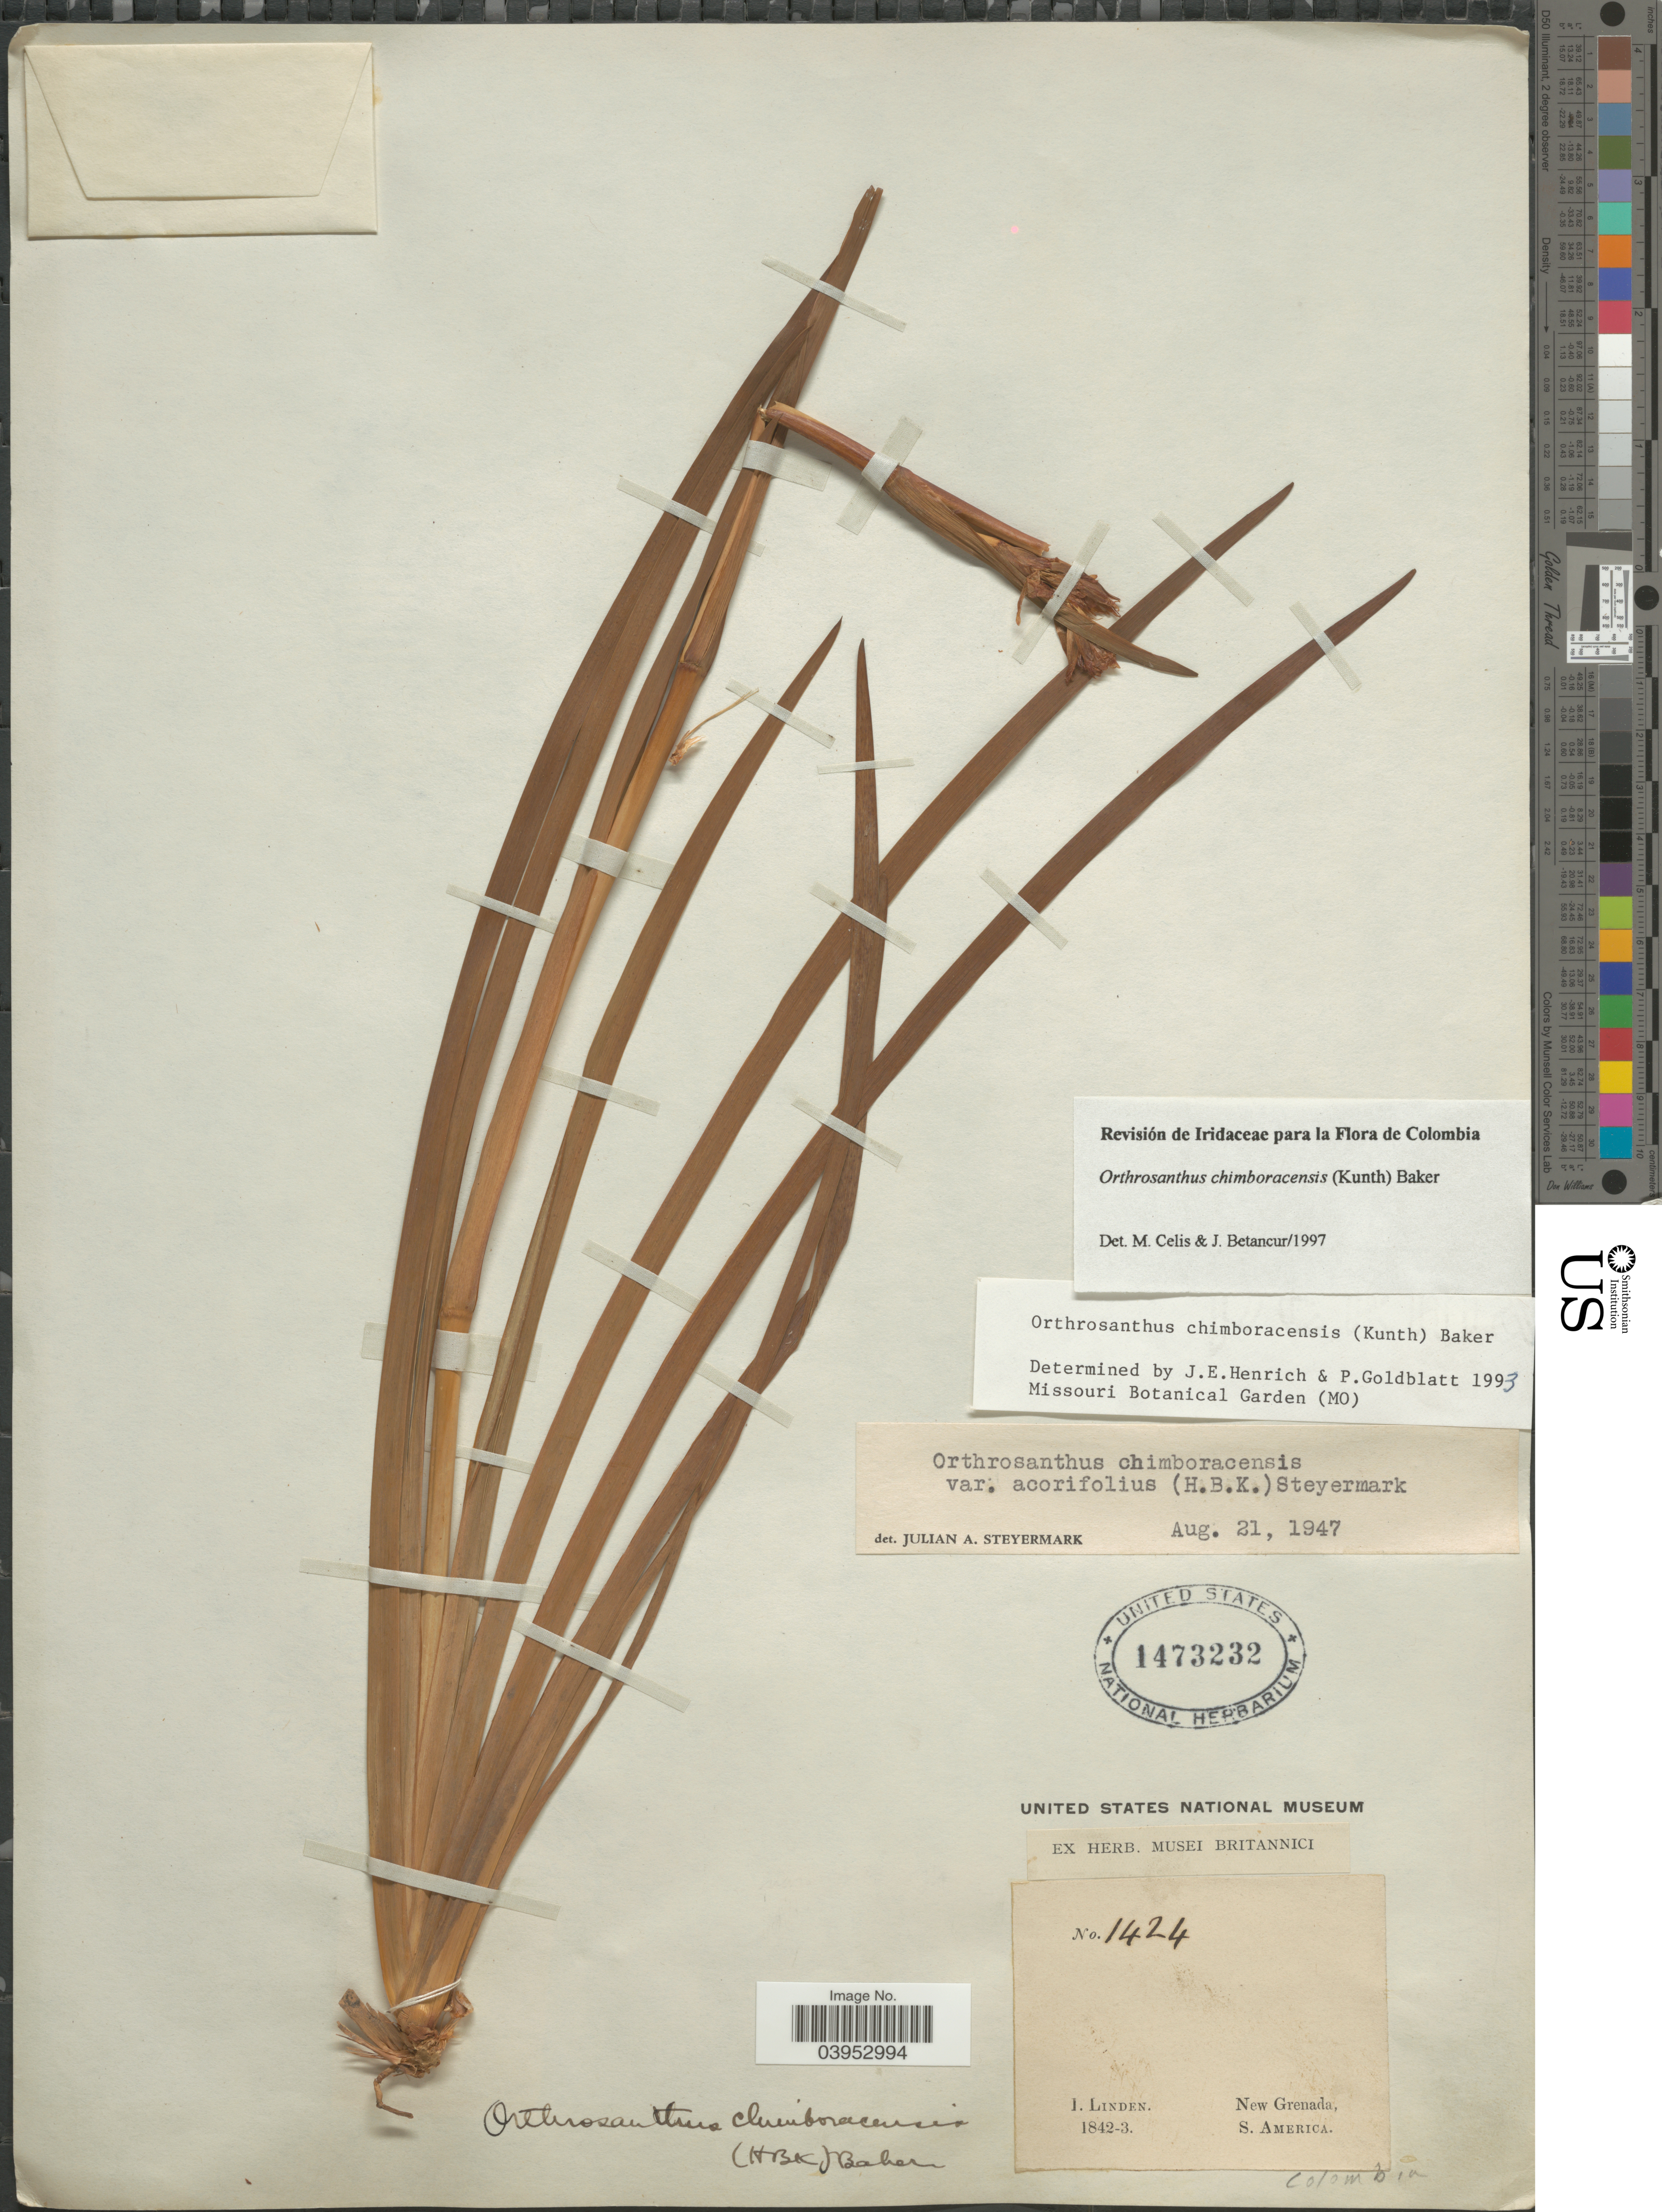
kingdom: Plantae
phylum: Tracheophyta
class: Liliopsida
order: Asparagales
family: Iridaceae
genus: Orthrosanthus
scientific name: Orthrosanthus chimboracensis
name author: (Kunth) Baker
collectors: I. Linden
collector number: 1424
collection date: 1842/1843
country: Colombia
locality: New Grenada, S. America.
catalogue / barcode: US 1473232